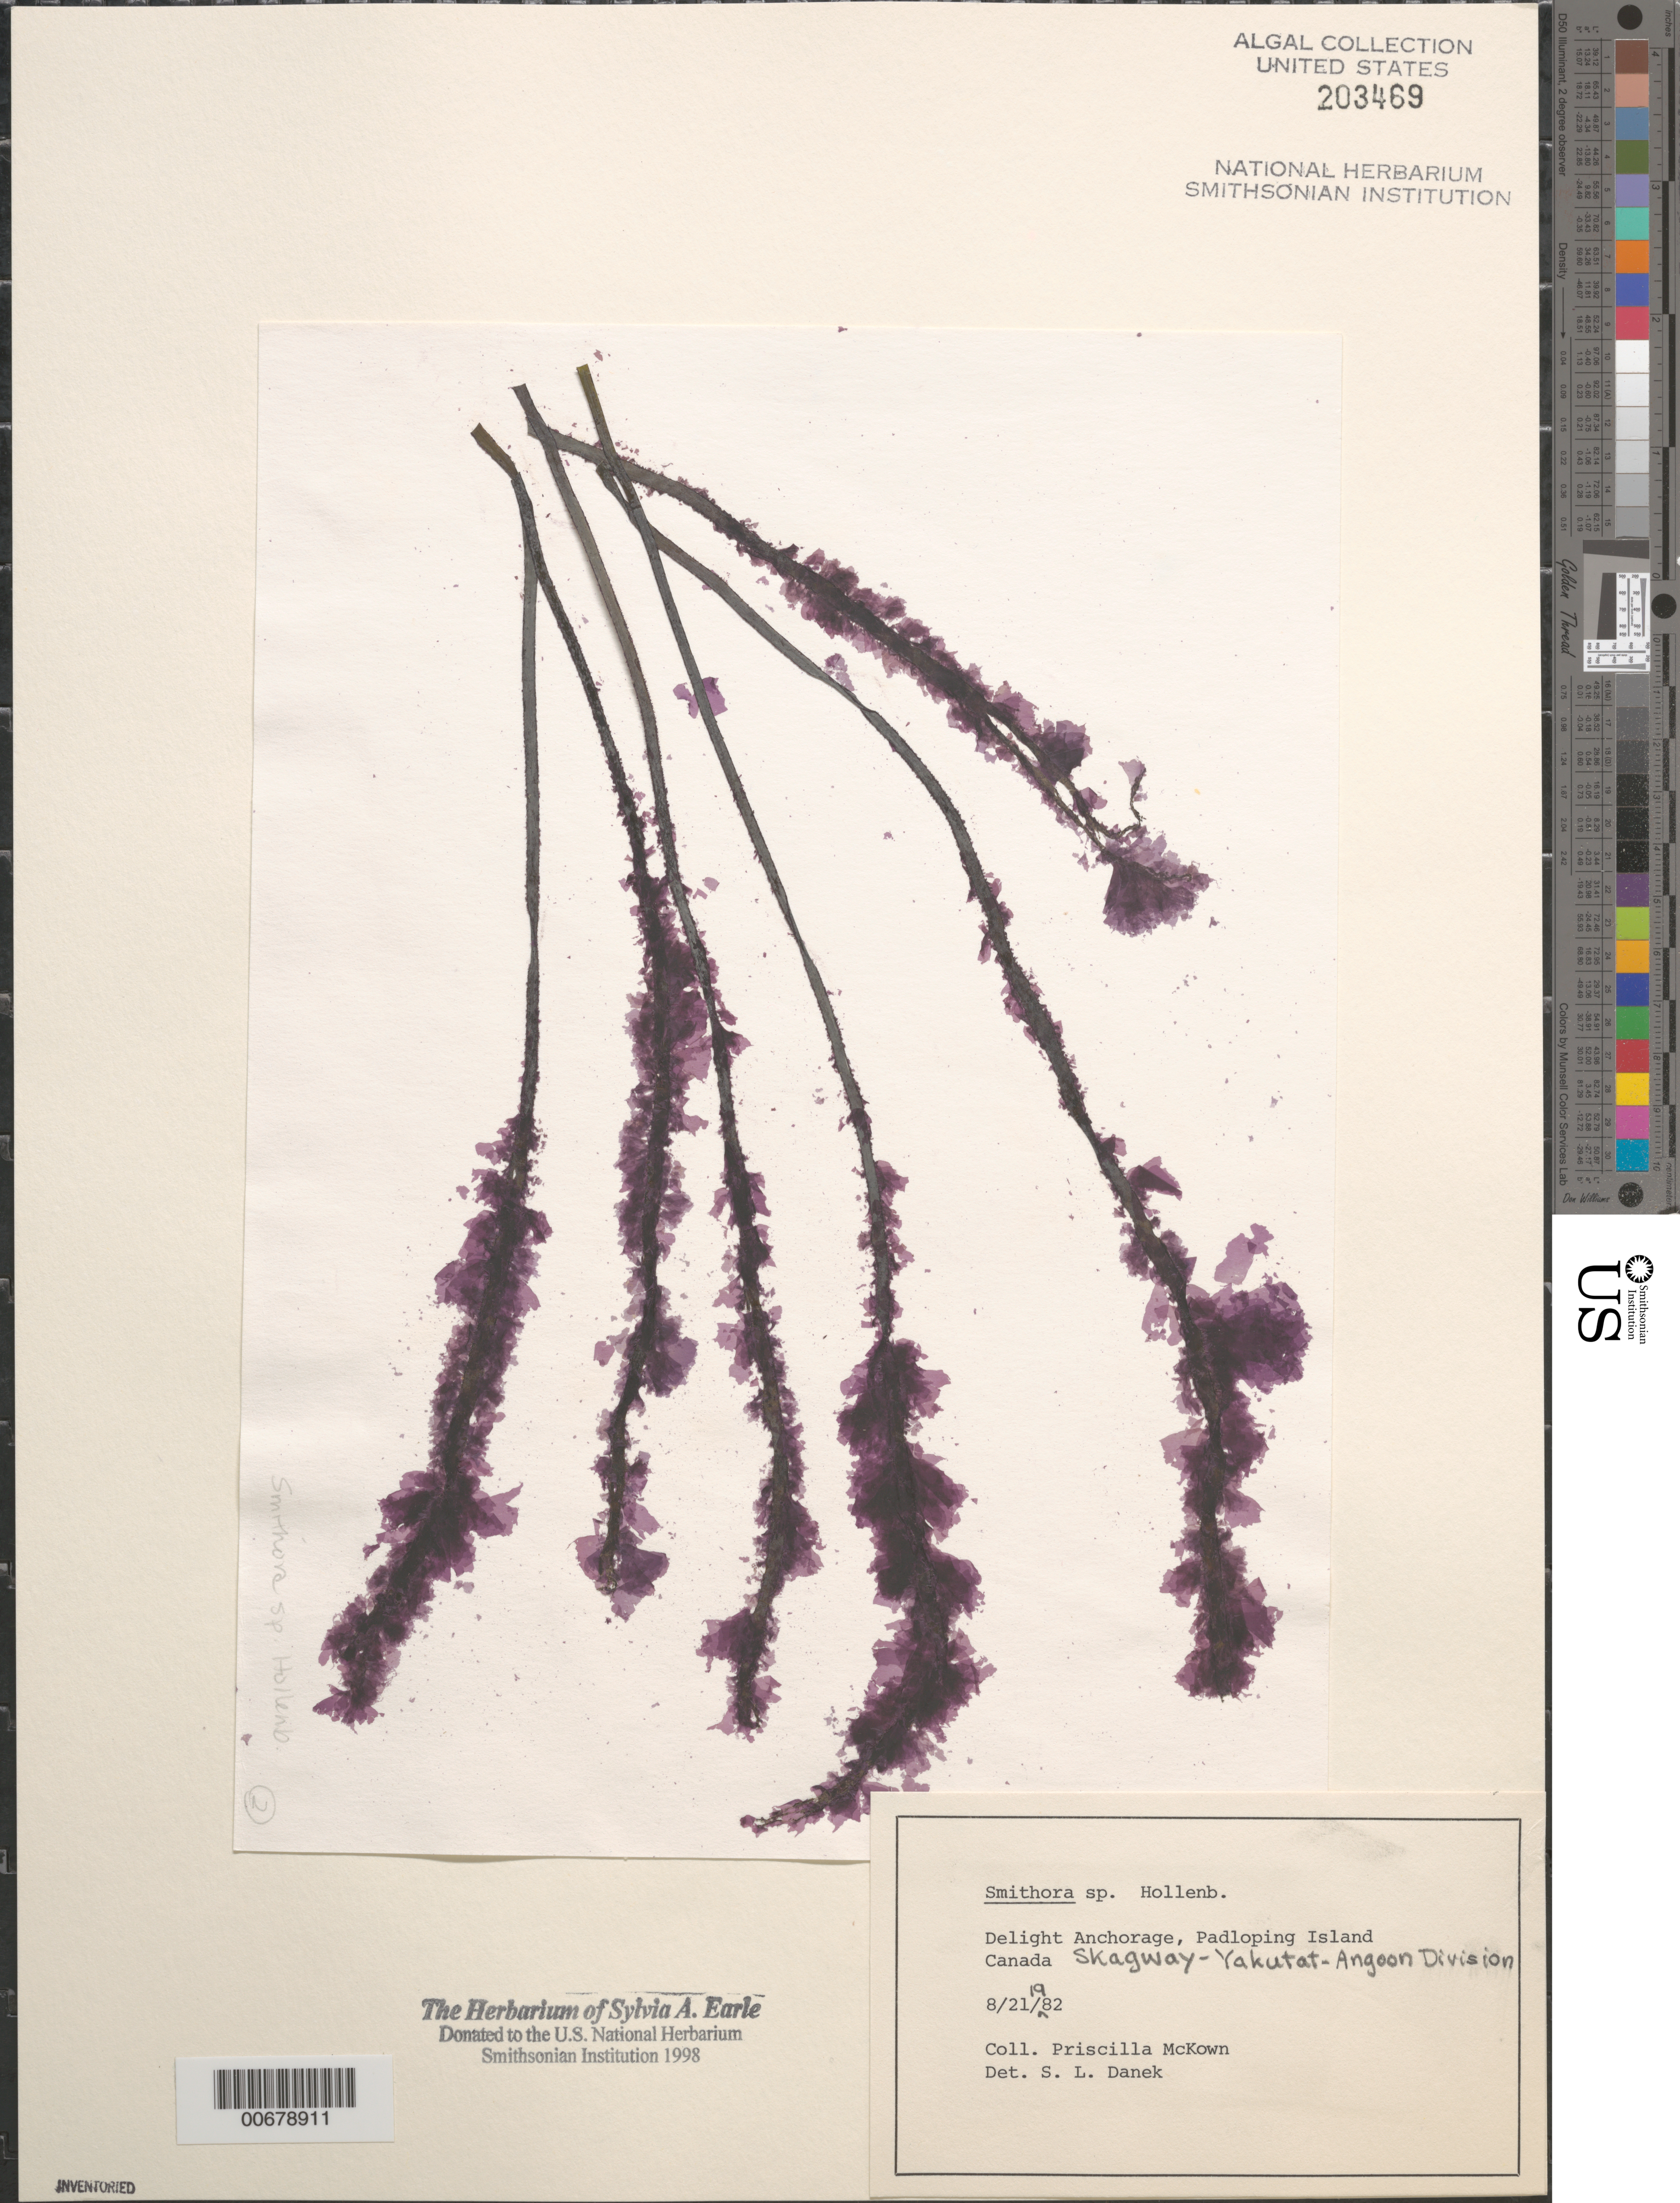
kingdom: Plantae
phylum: Rhodophyta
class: Compsopogonophyceae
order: Erythropeltidales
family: Erythrotrichiaceae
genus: Smithora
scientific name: Smithora sp.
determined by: Danek, S. L.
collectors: P. McKown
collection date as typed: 21 Aug 1982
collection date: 1982-08-21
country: Canada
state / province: Nunavut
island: Padloping Island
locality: Delight Anchorage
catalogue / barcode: US 203469